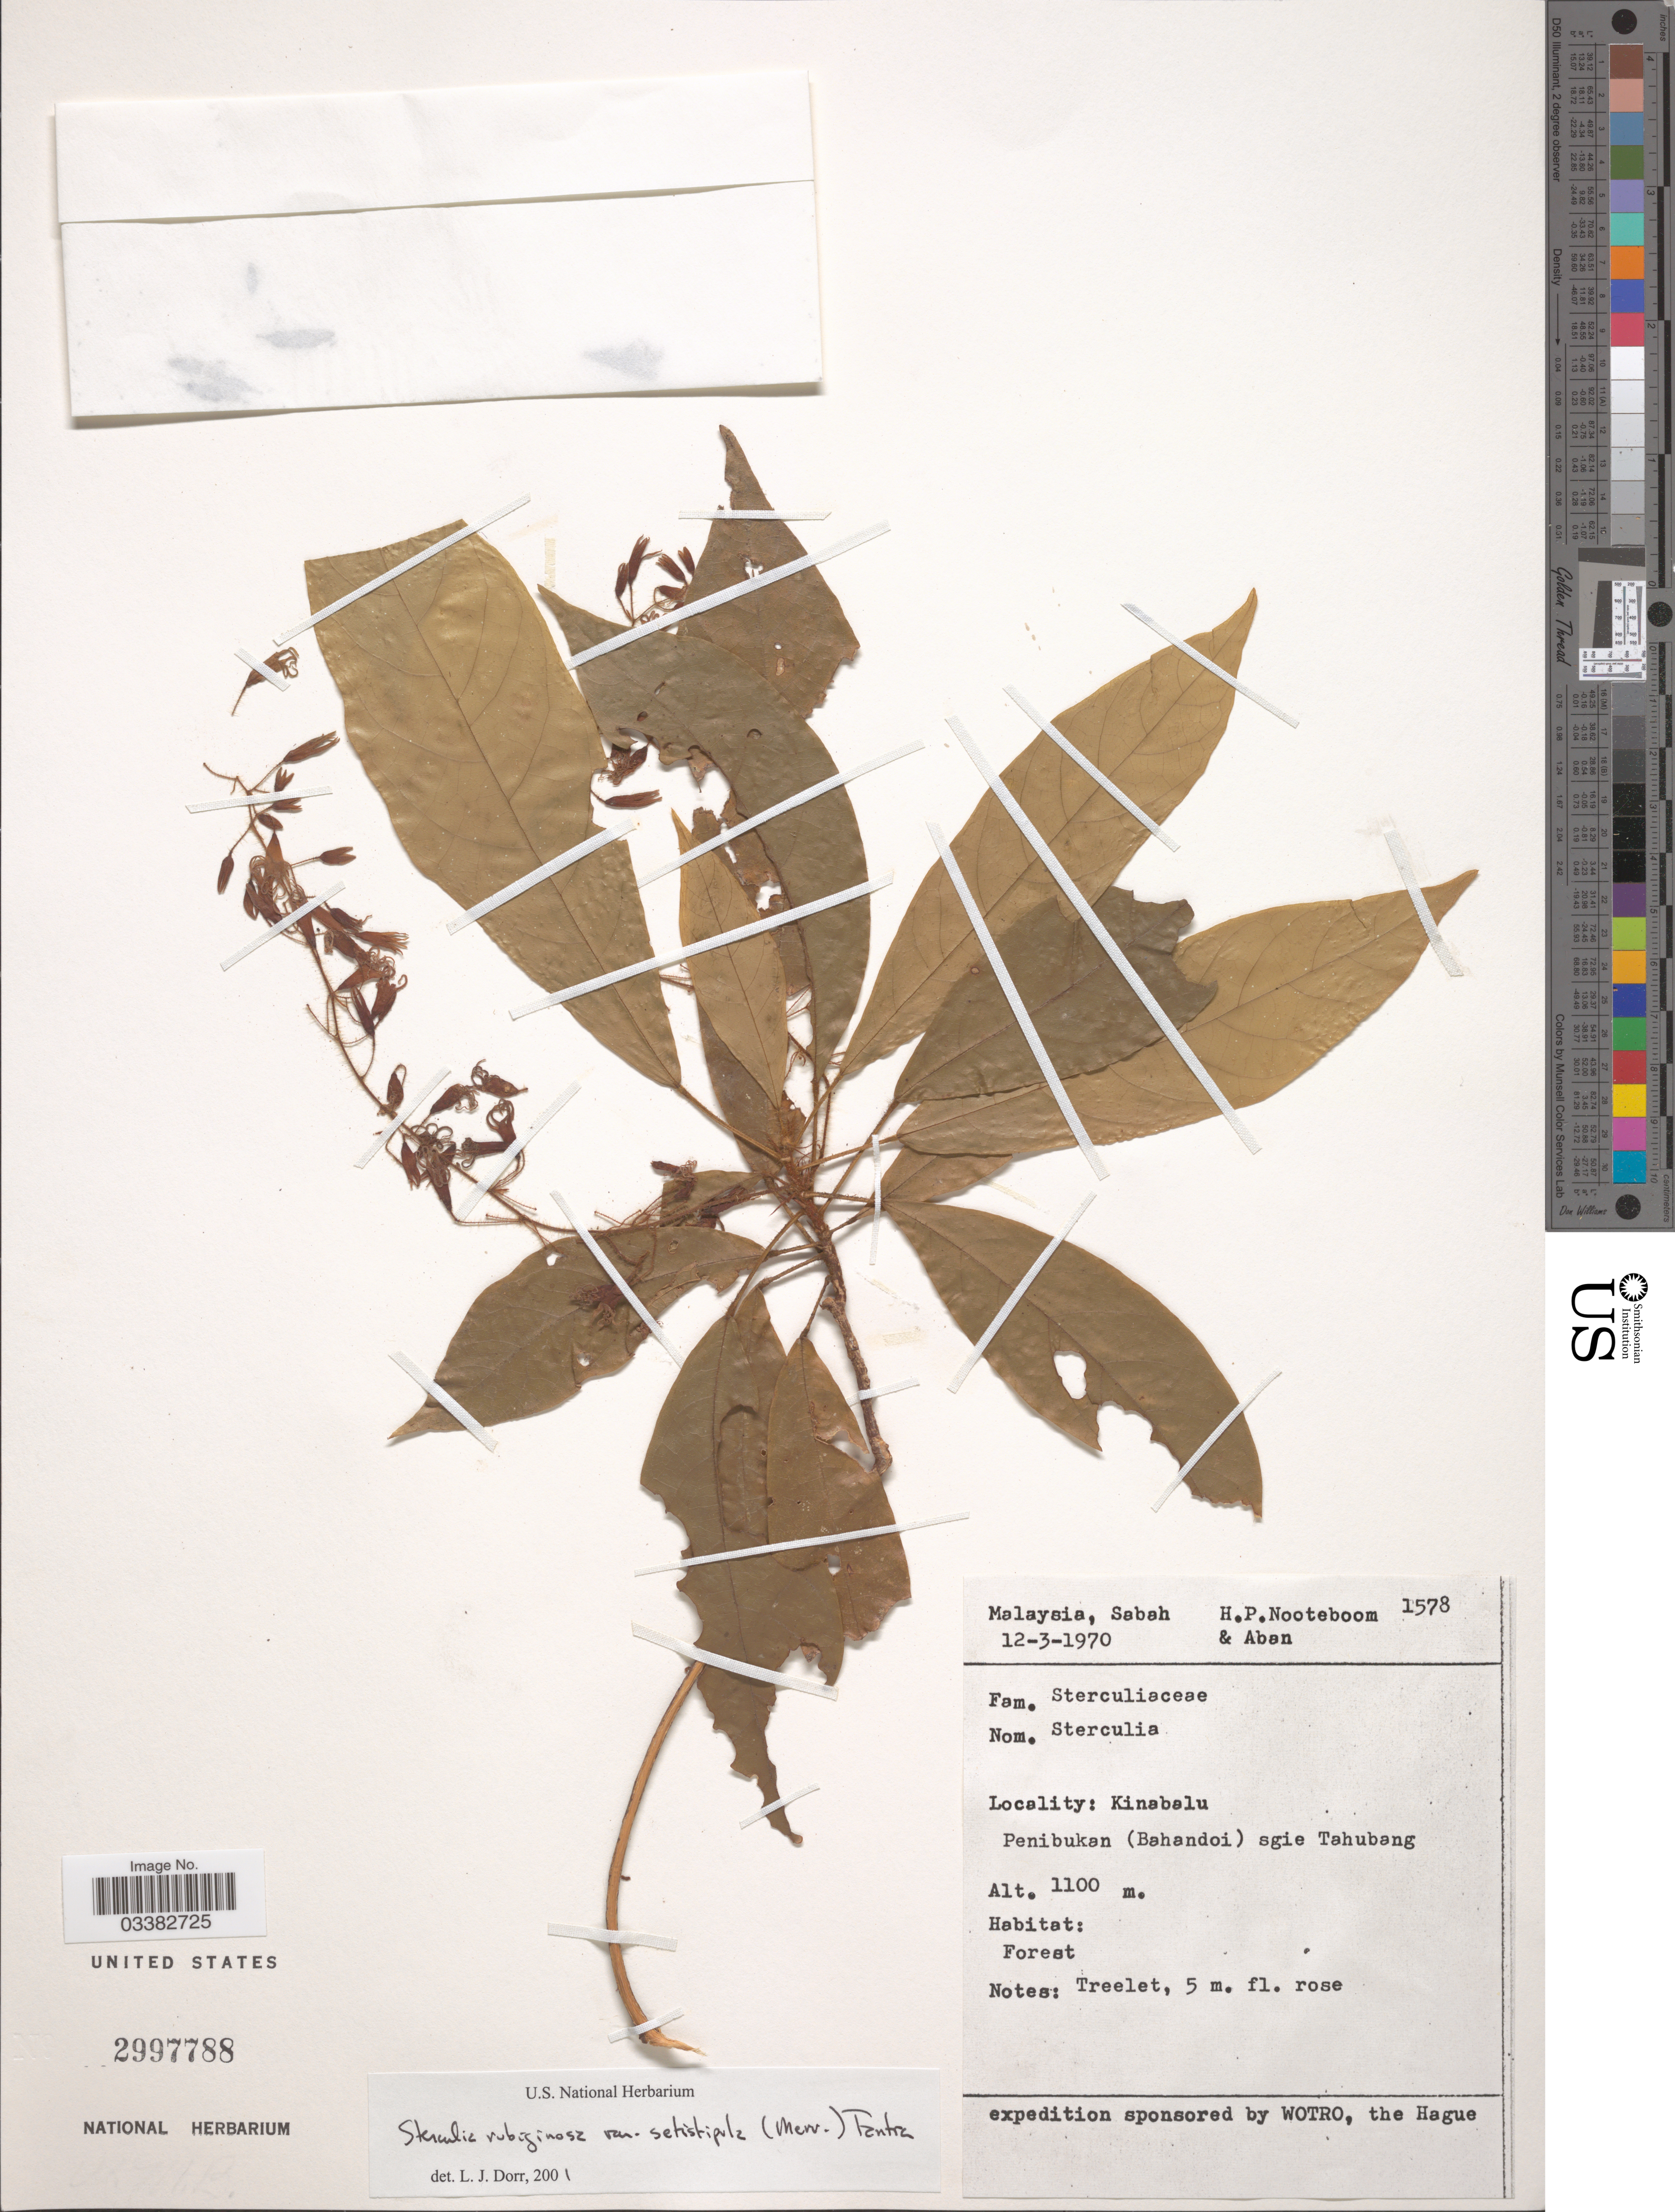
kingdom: Plantae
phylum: Tracheophyta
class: Magnoliopsida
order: Malvales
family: Malvaceae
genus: Sterculia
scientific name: Sterculia rubiginosa var. setistipula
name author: (Merr.) Tantra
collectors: H. P. Nooteboom & -- Aben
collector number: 1578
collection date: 1970-03-12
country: Malaysia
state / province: Sabah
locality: Kinabalu. Penibuken (Bahandoi) sgie Tahubang.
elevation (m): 1100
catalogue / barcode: US 2997788